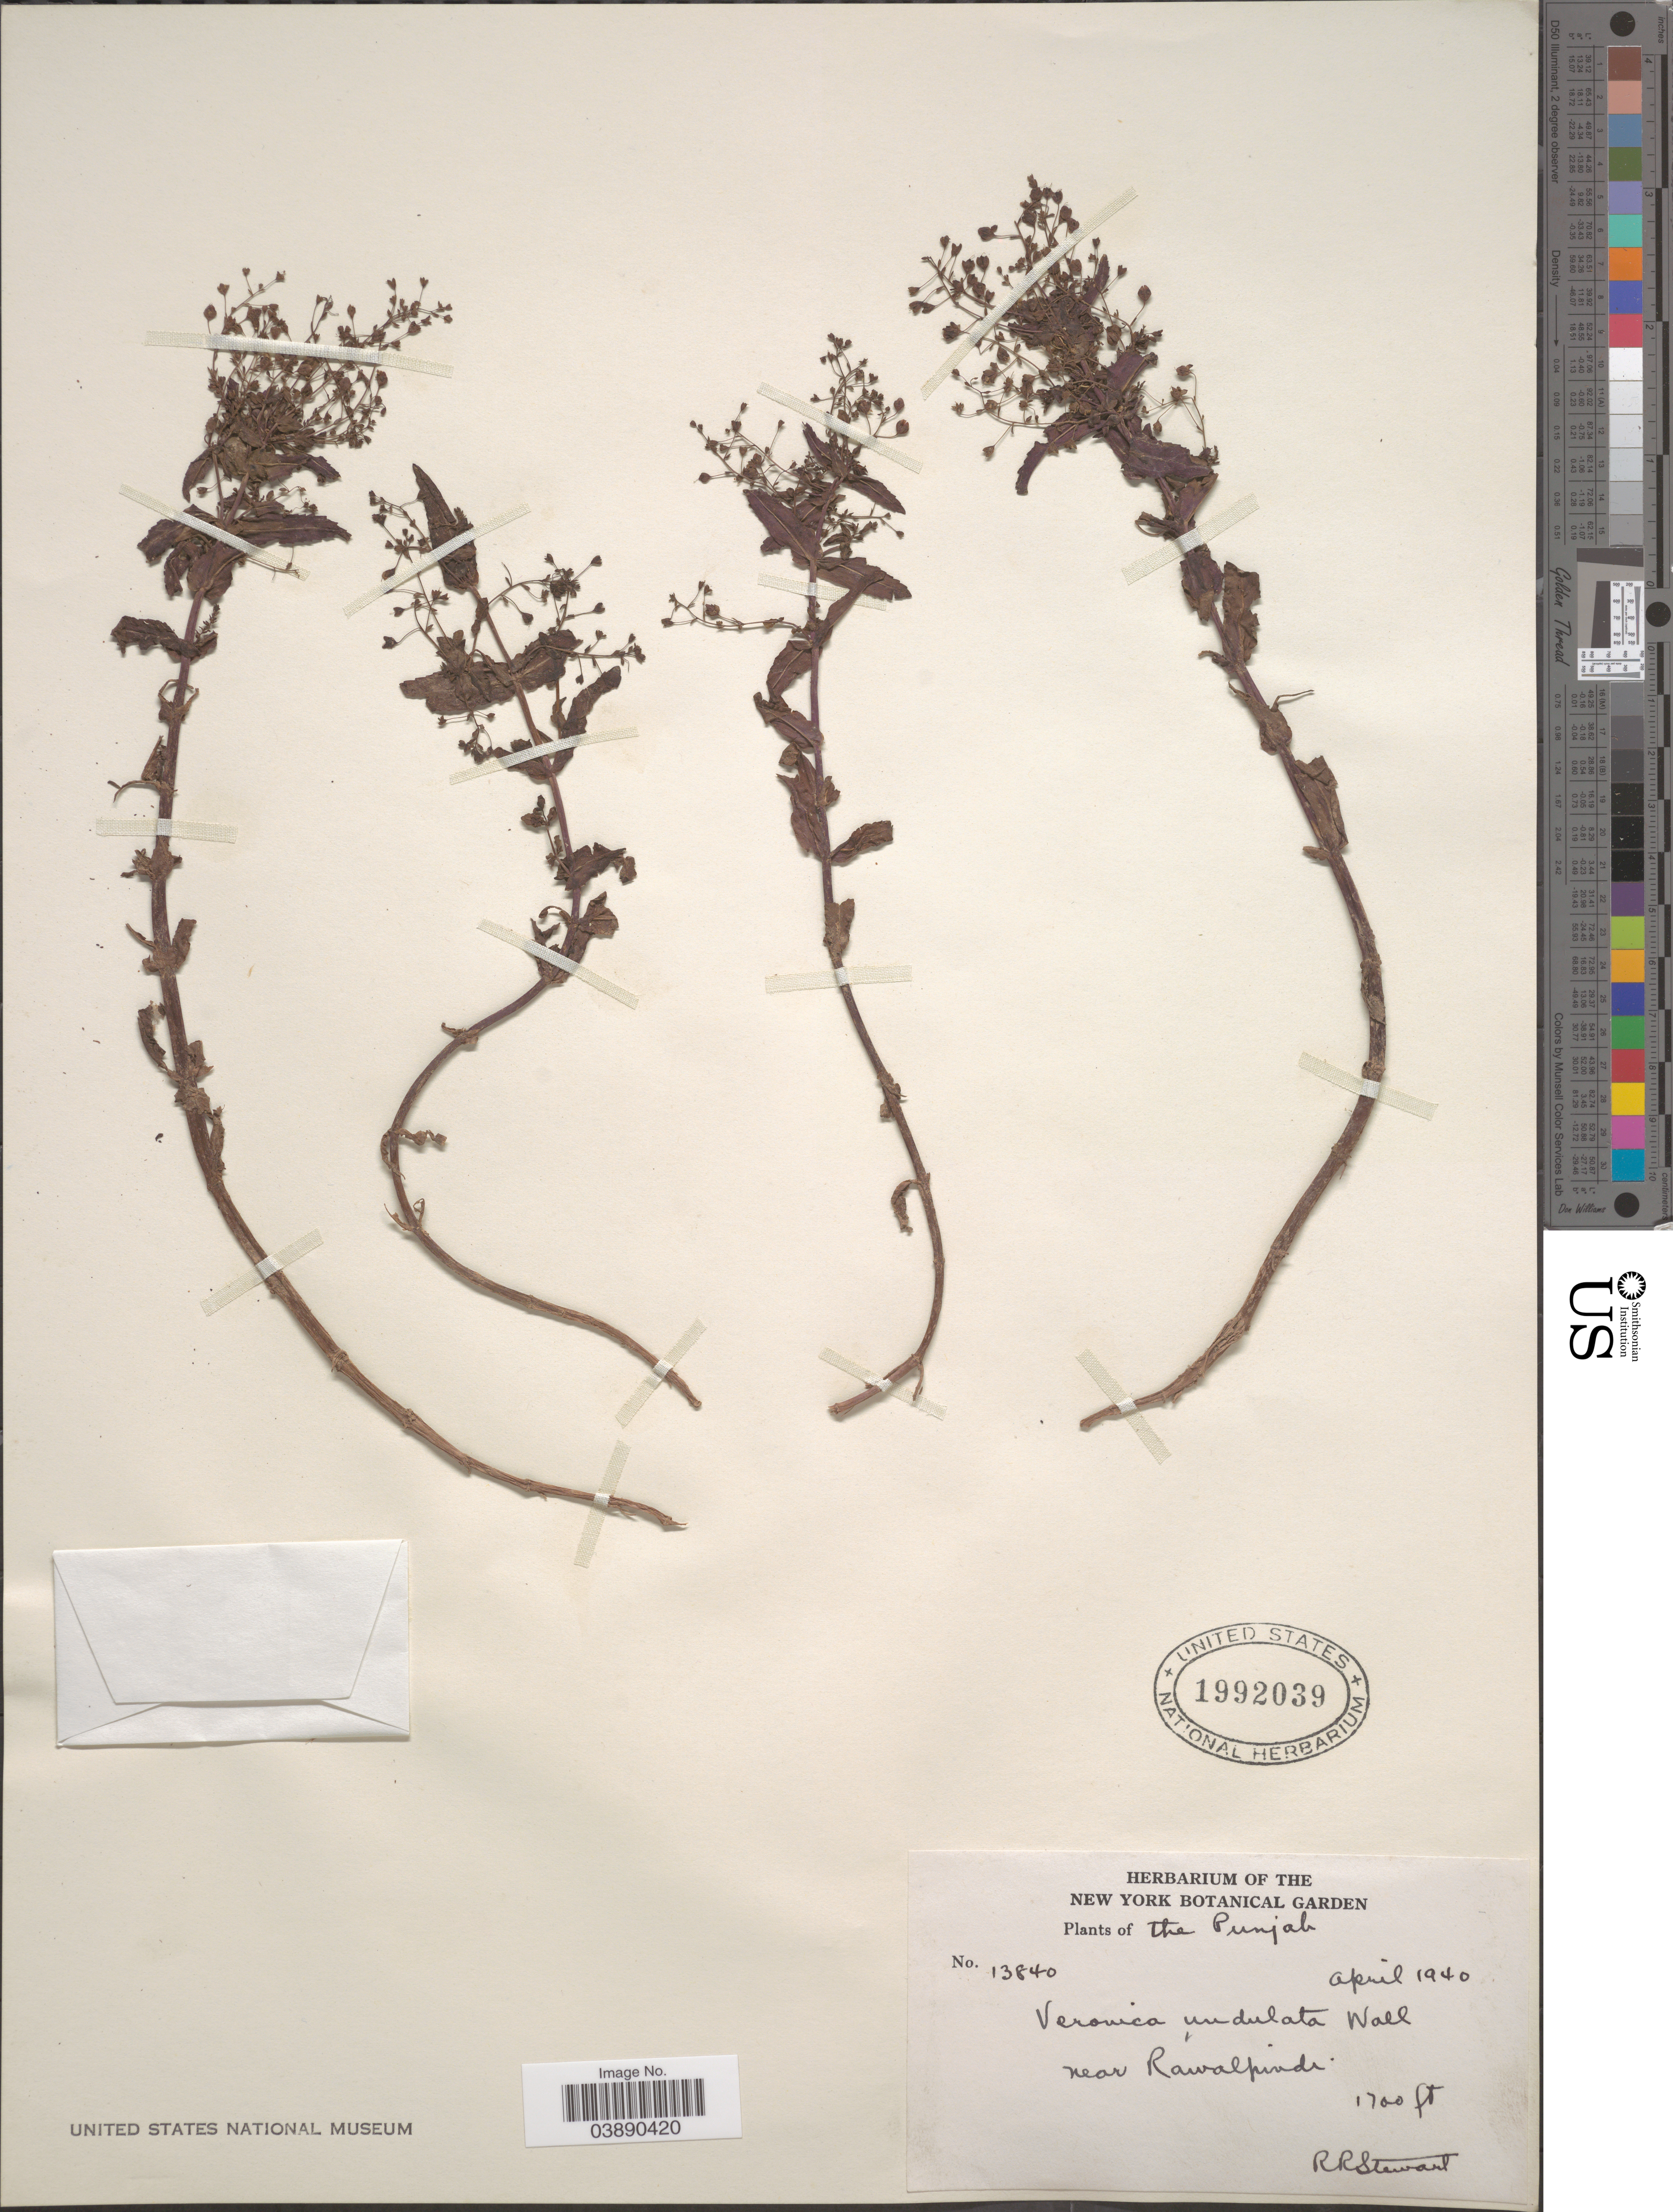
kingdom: Plantae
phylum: Tracheophyta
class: Magnoliopsida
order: Lamiales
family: Plantaginaceae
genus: Veronica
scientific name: Veronica undulata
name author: Wall.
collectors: R. Stewart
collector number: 13840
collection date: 1940-04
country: Pakistan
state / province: Punjab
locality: Near Rawalpindi.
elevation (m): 518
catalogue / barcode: US 1992039